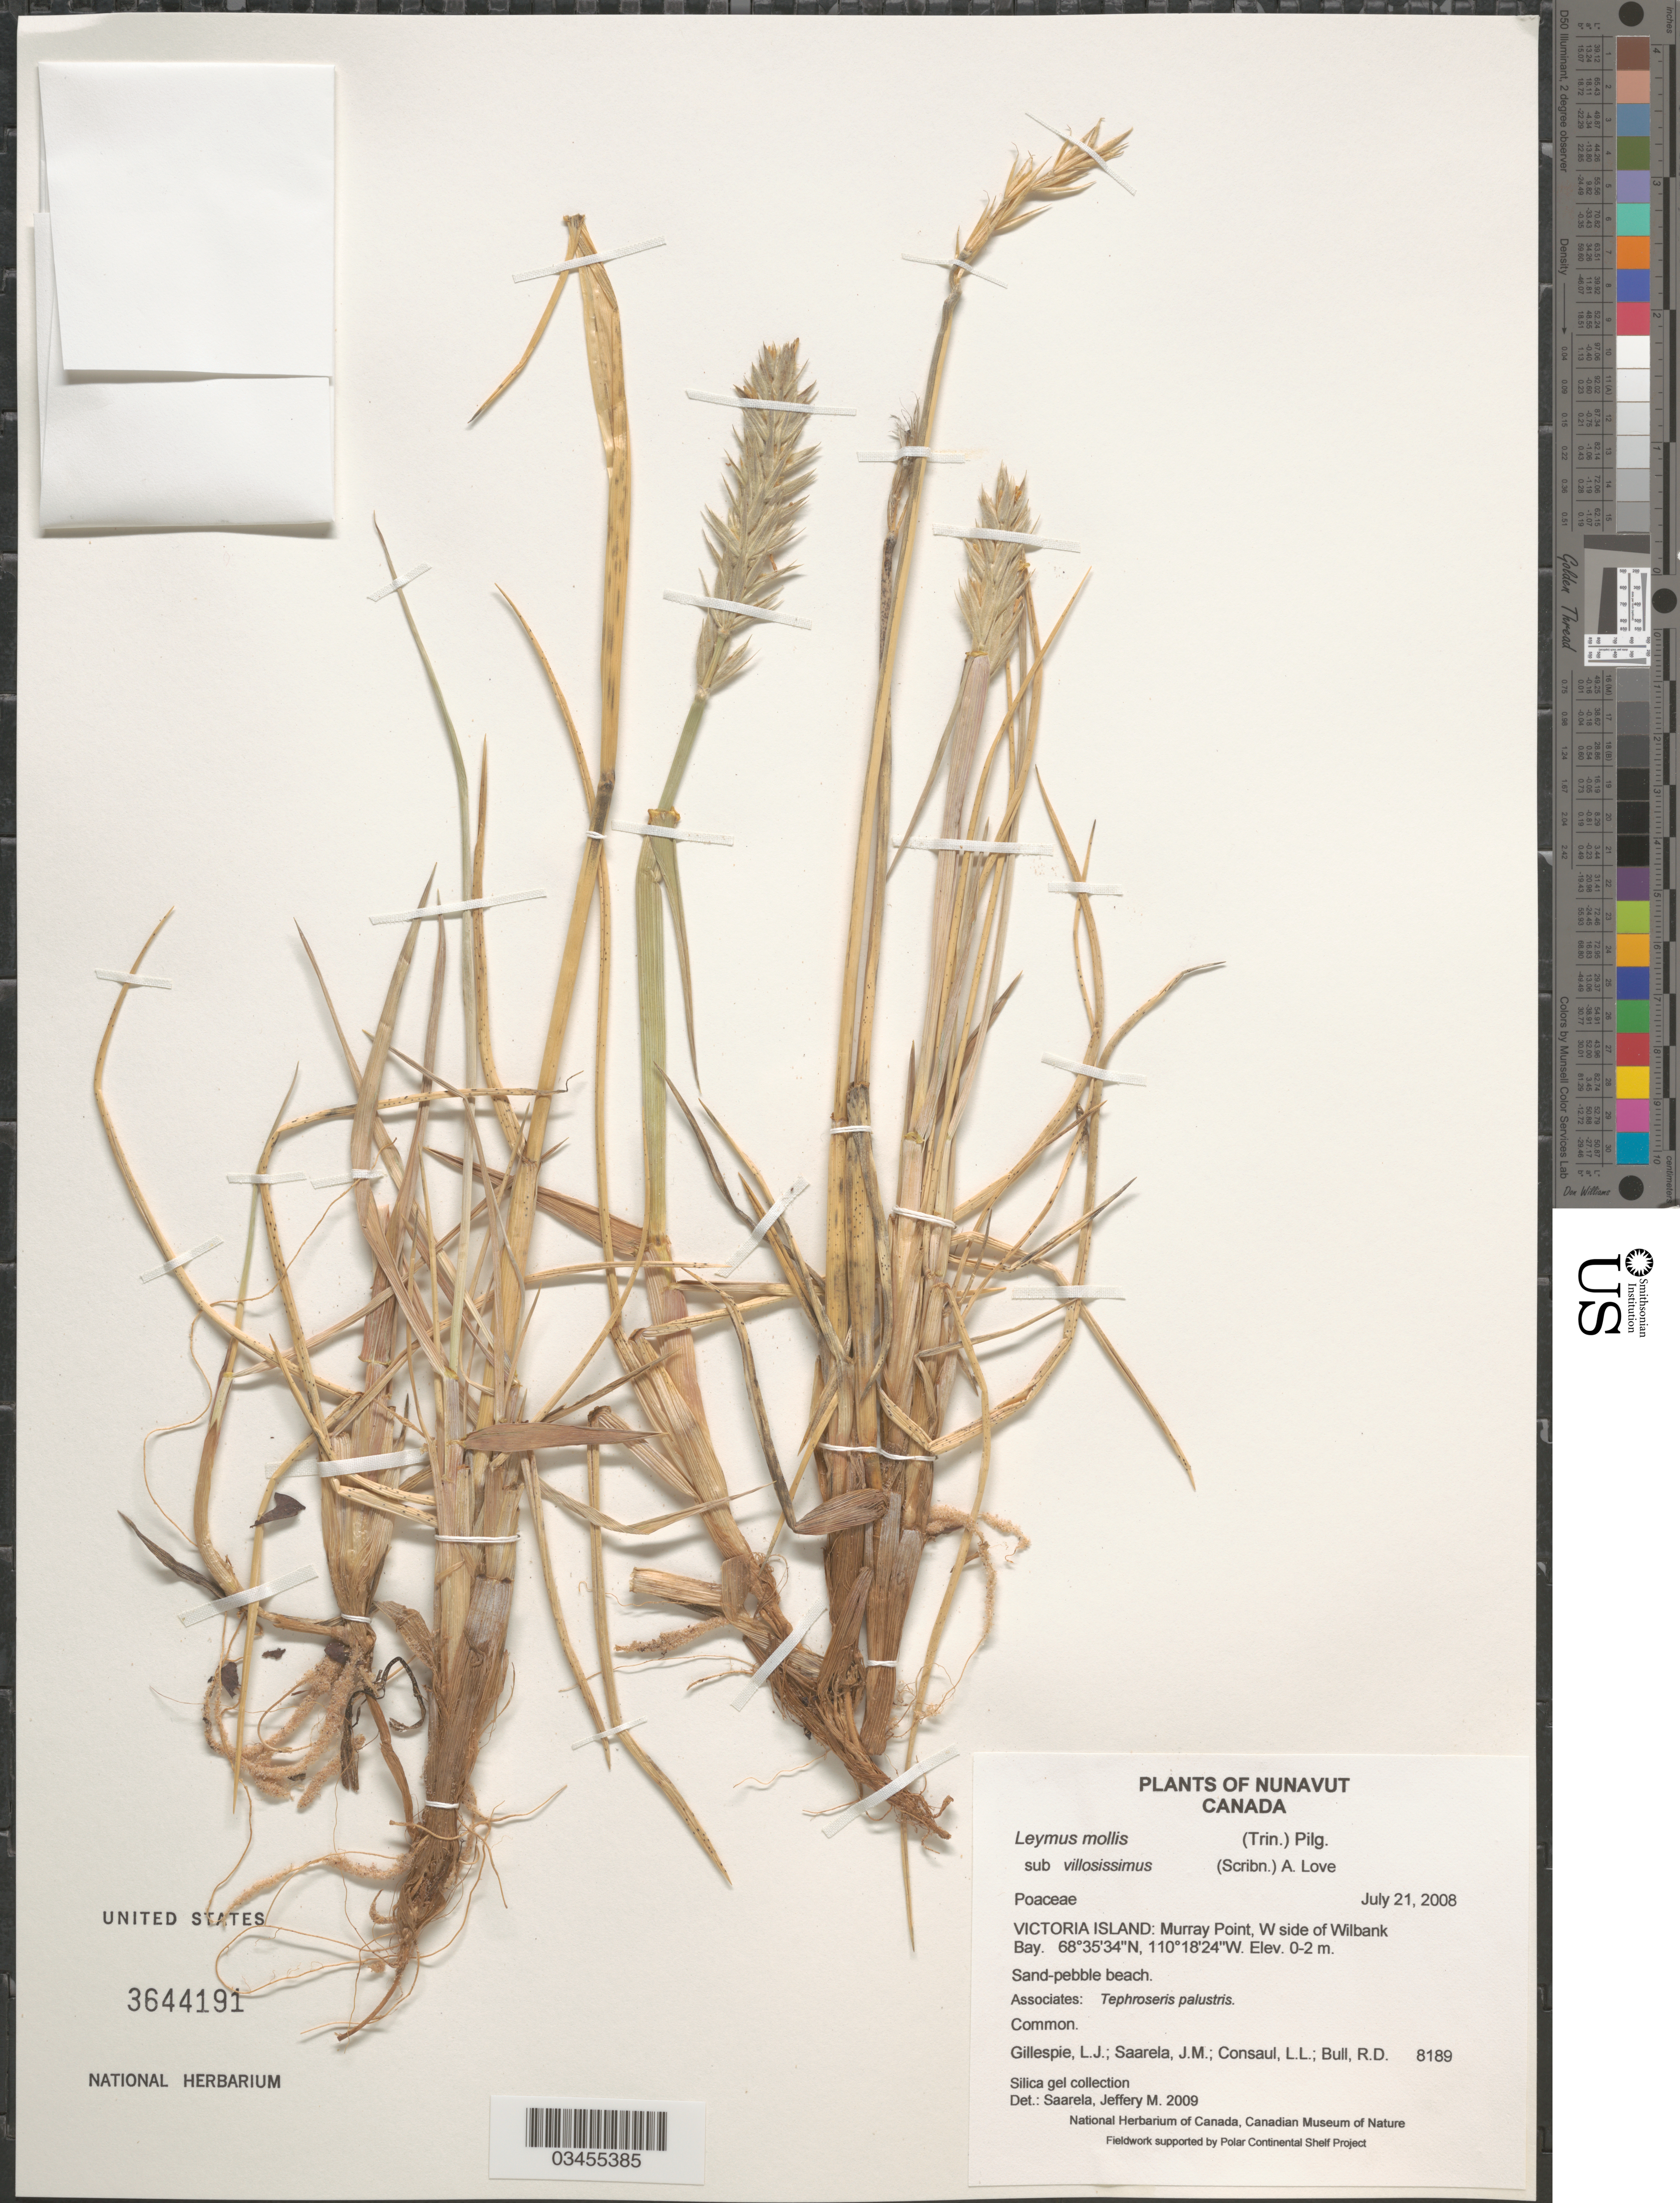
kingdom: Plantae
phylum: Tracheophyta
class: Liliopsida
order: Poales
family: Poaceae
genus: Leymus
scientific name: Leymus mollis subsp. villosissimus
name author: (Scribn.) Á. Löve & D. Löve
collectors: L. Gillespie, J. Saarela, L. Consaul & R. Bull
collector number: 8189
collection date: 2008-07-21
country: Canada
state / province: Nunavut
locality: Victoria Island: Murray Point, W side of Wilbank Bay.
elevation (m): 0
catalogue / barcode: US 3644191